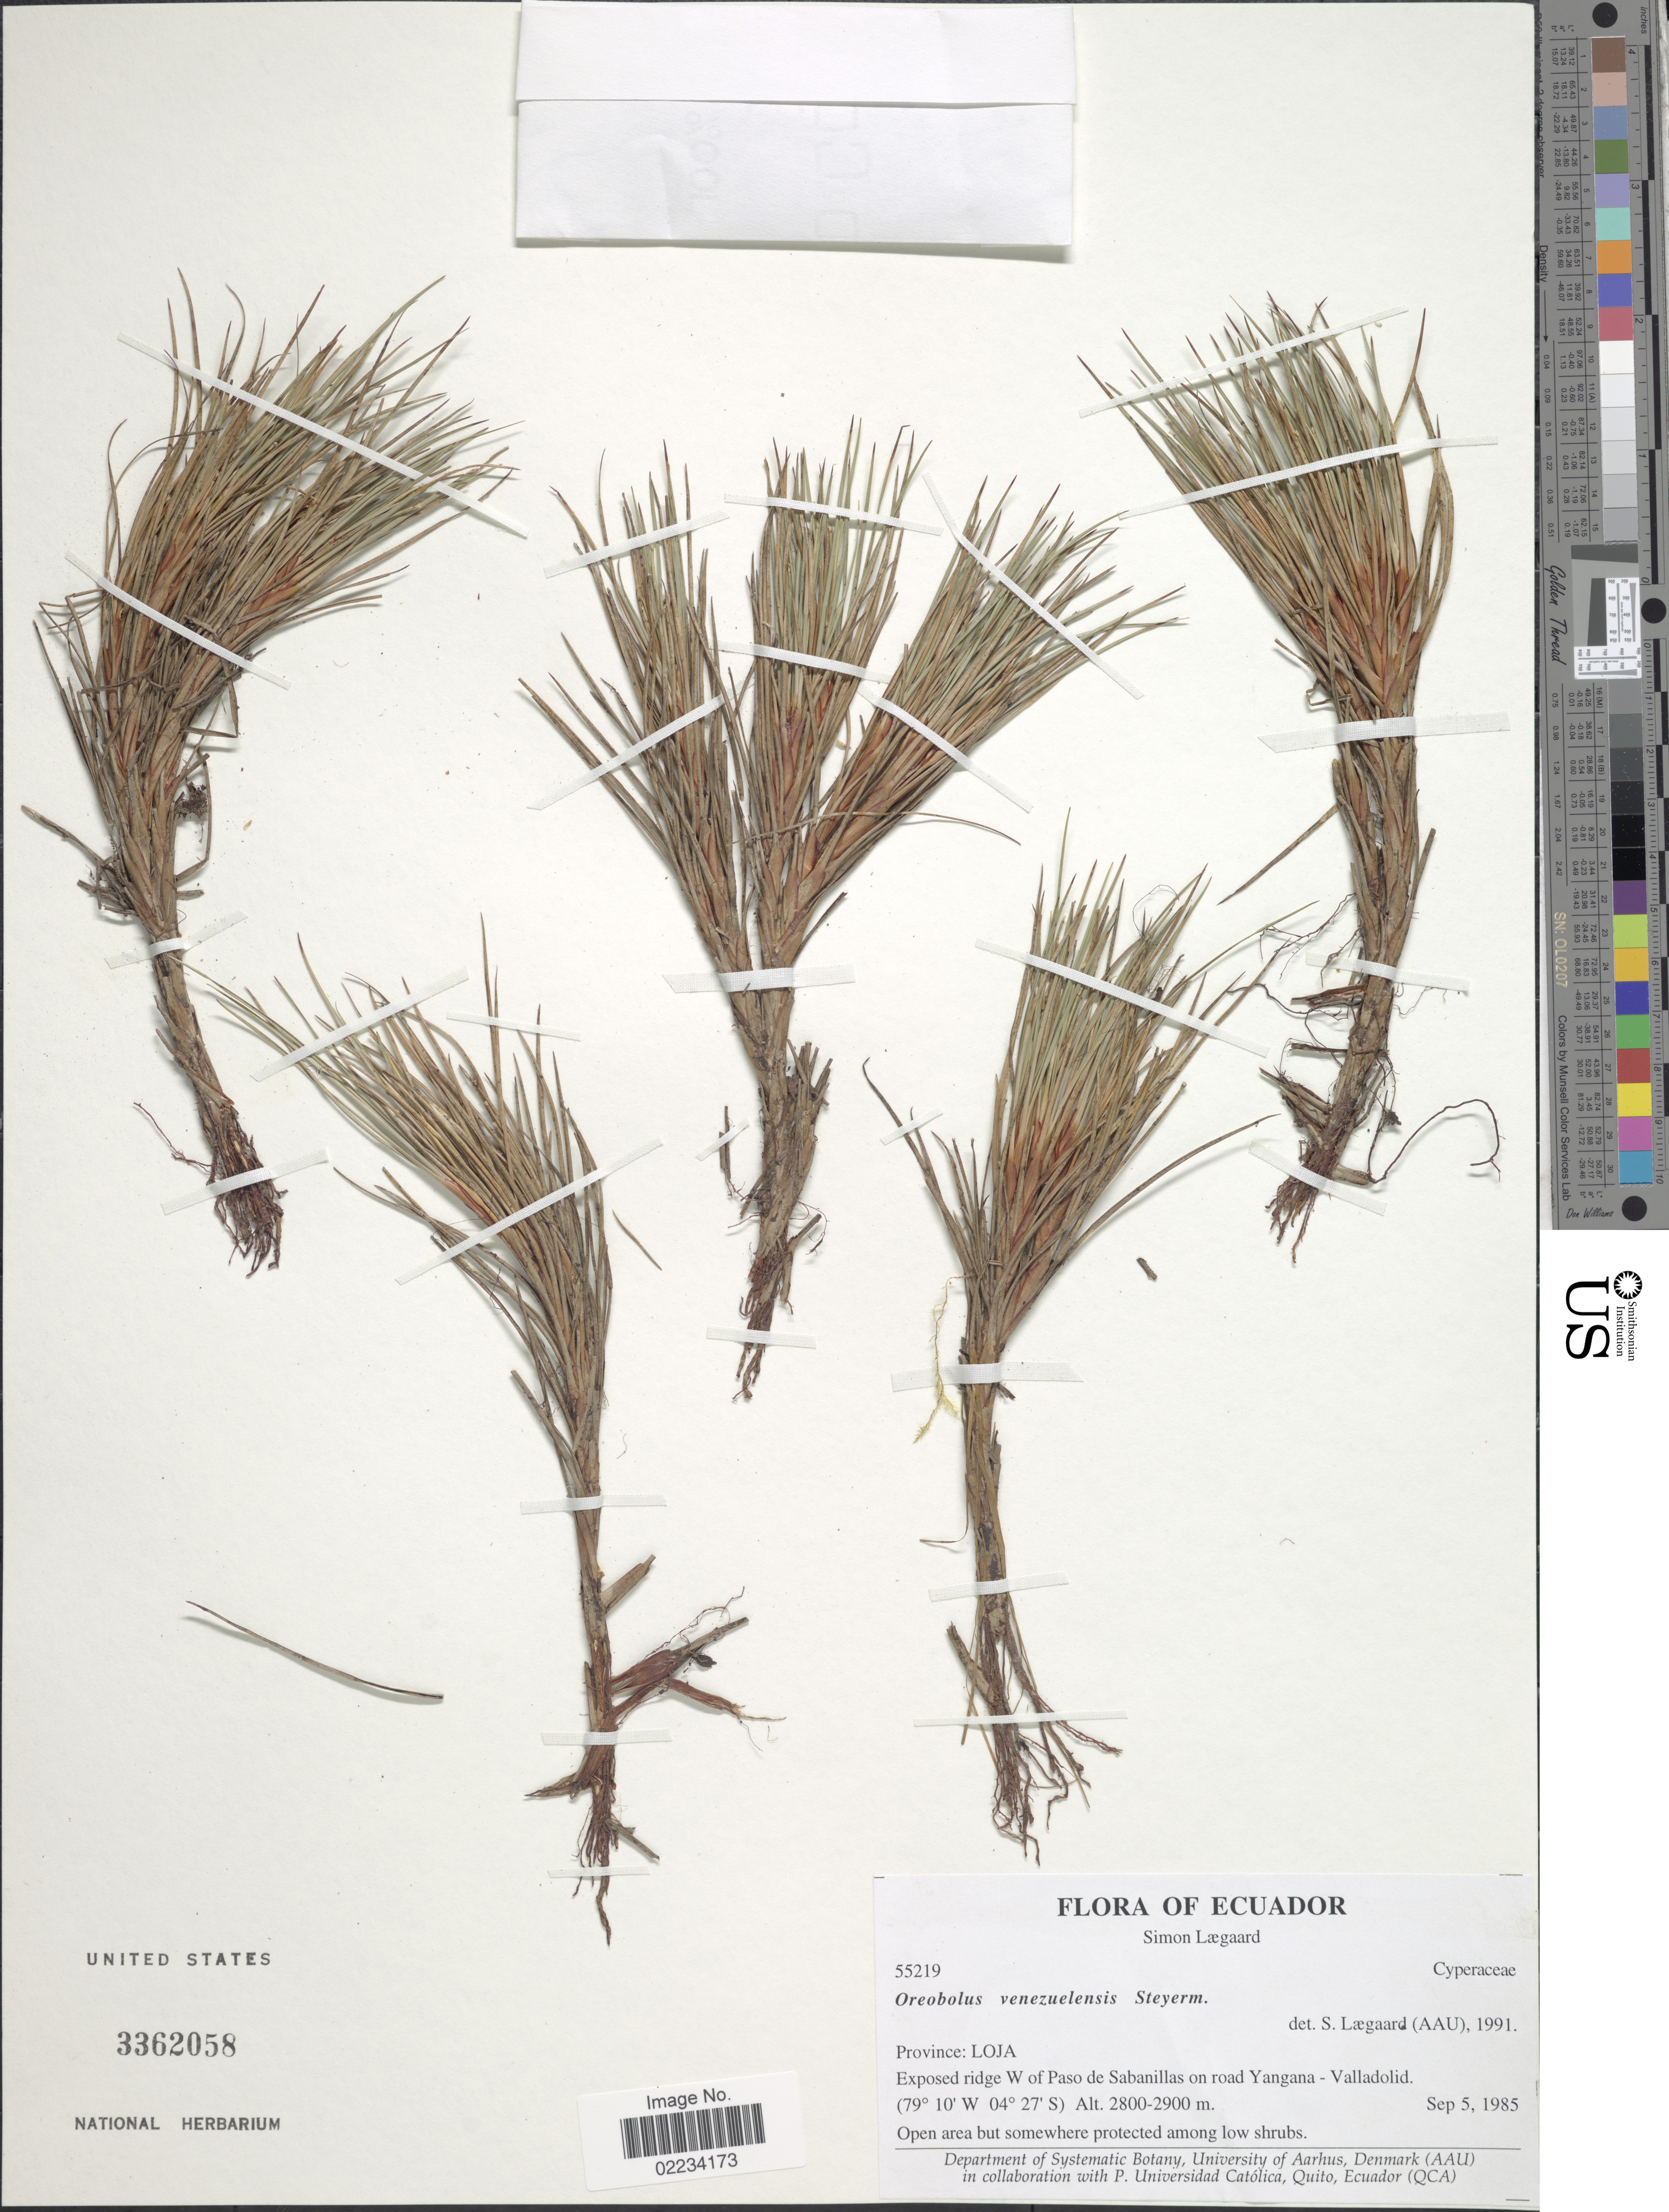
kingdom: Plantae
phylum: Tracheophyta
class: Liliopsida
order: Poales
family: Cyperaceae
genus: Oreobolus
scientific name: Oreobolus venezuelensis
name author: Steyerm.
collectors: S. Lægaard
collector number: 55219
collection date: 1985-09-05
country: Ecuador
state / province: Loja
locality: Exposed ridge W of Paso de Sabanillas on road Yangana - Valladolid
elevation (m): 2800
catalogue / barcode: US 3362058